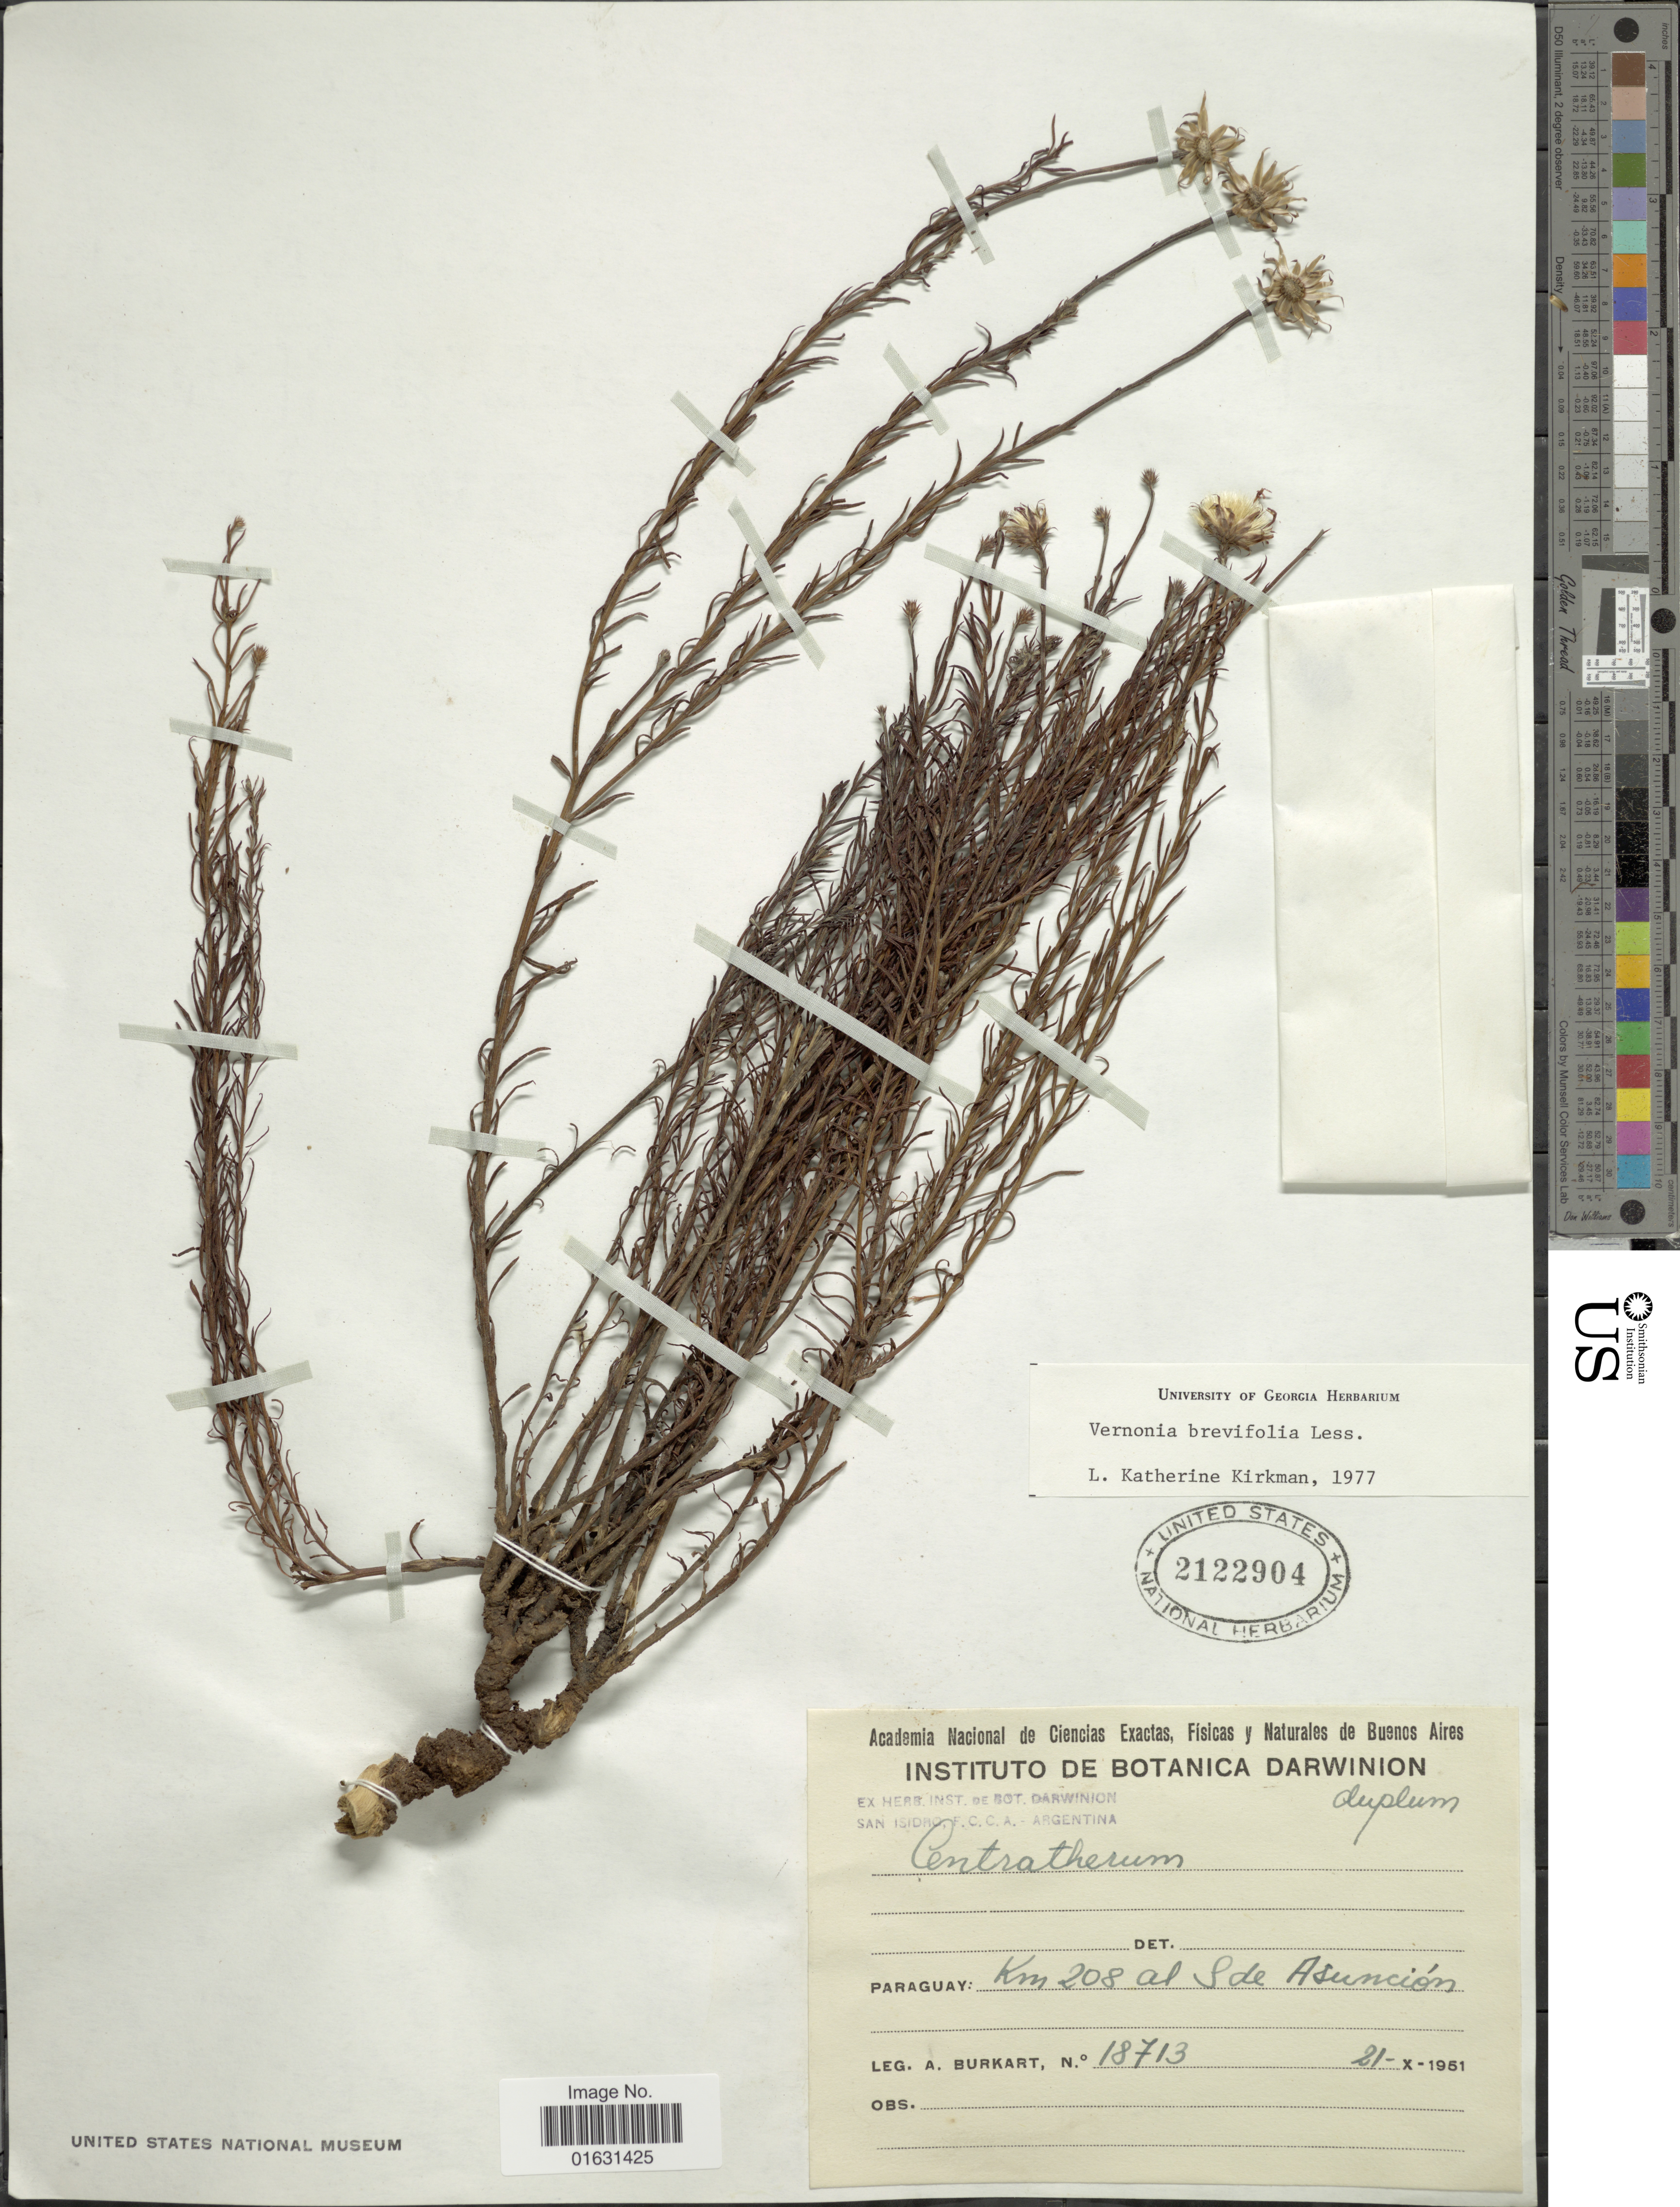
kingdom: Plantae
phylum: Tracheophyta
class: Magnoliopsida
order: Asterales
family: Asteraceae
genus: Lessingianthus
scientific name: Lessingianthus brevifolius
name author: (Less.) H. Rob.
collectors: A. E. Burkart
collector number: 18713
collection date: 1951-10-21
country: Paraguay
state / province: Asuncion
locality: Km 208 al S de Asuncion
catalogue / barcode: US 2122904